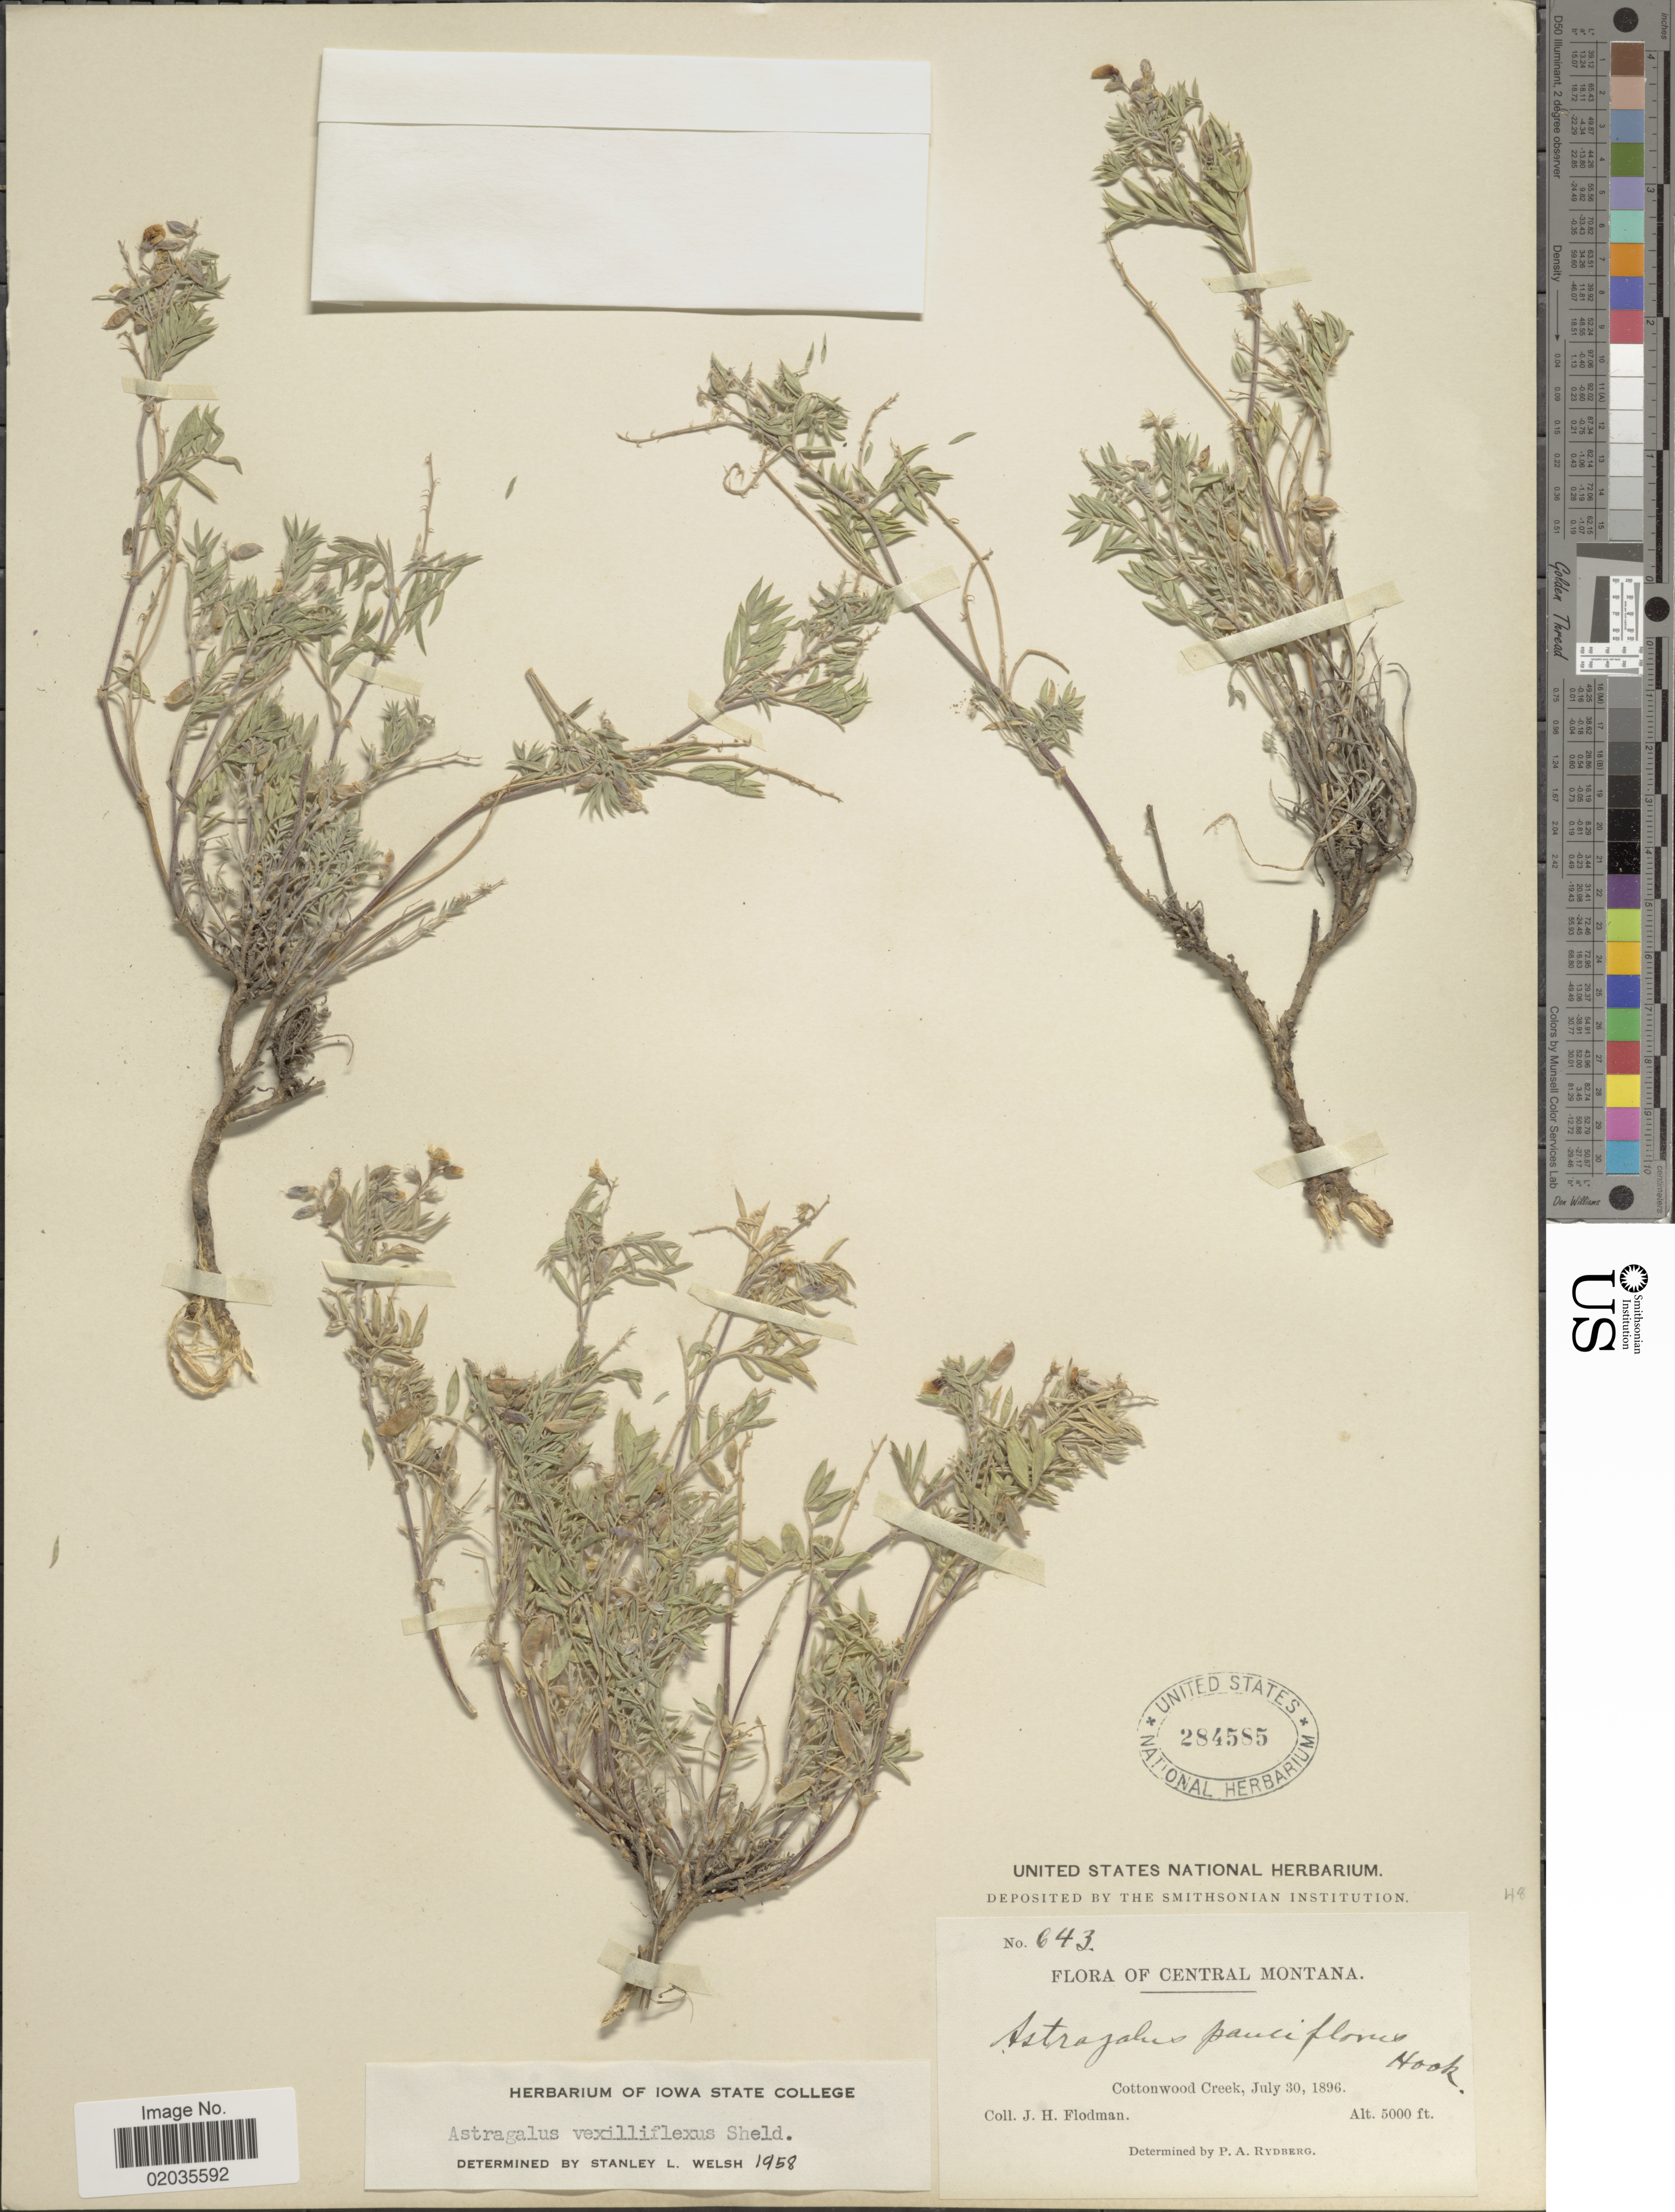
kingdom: Plantae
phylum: Tracheophyta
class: Magnoliopsida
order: Fabales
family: Fabaceae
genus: Astragalus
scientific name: Astragalus vexilliflexus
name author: E. Sheld.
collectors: J. Flodman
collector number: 643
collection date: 1896-07-30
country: United States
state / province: Montana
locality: Central Montana. Cottonwood Creek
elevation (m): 1524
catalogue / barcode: US 284585